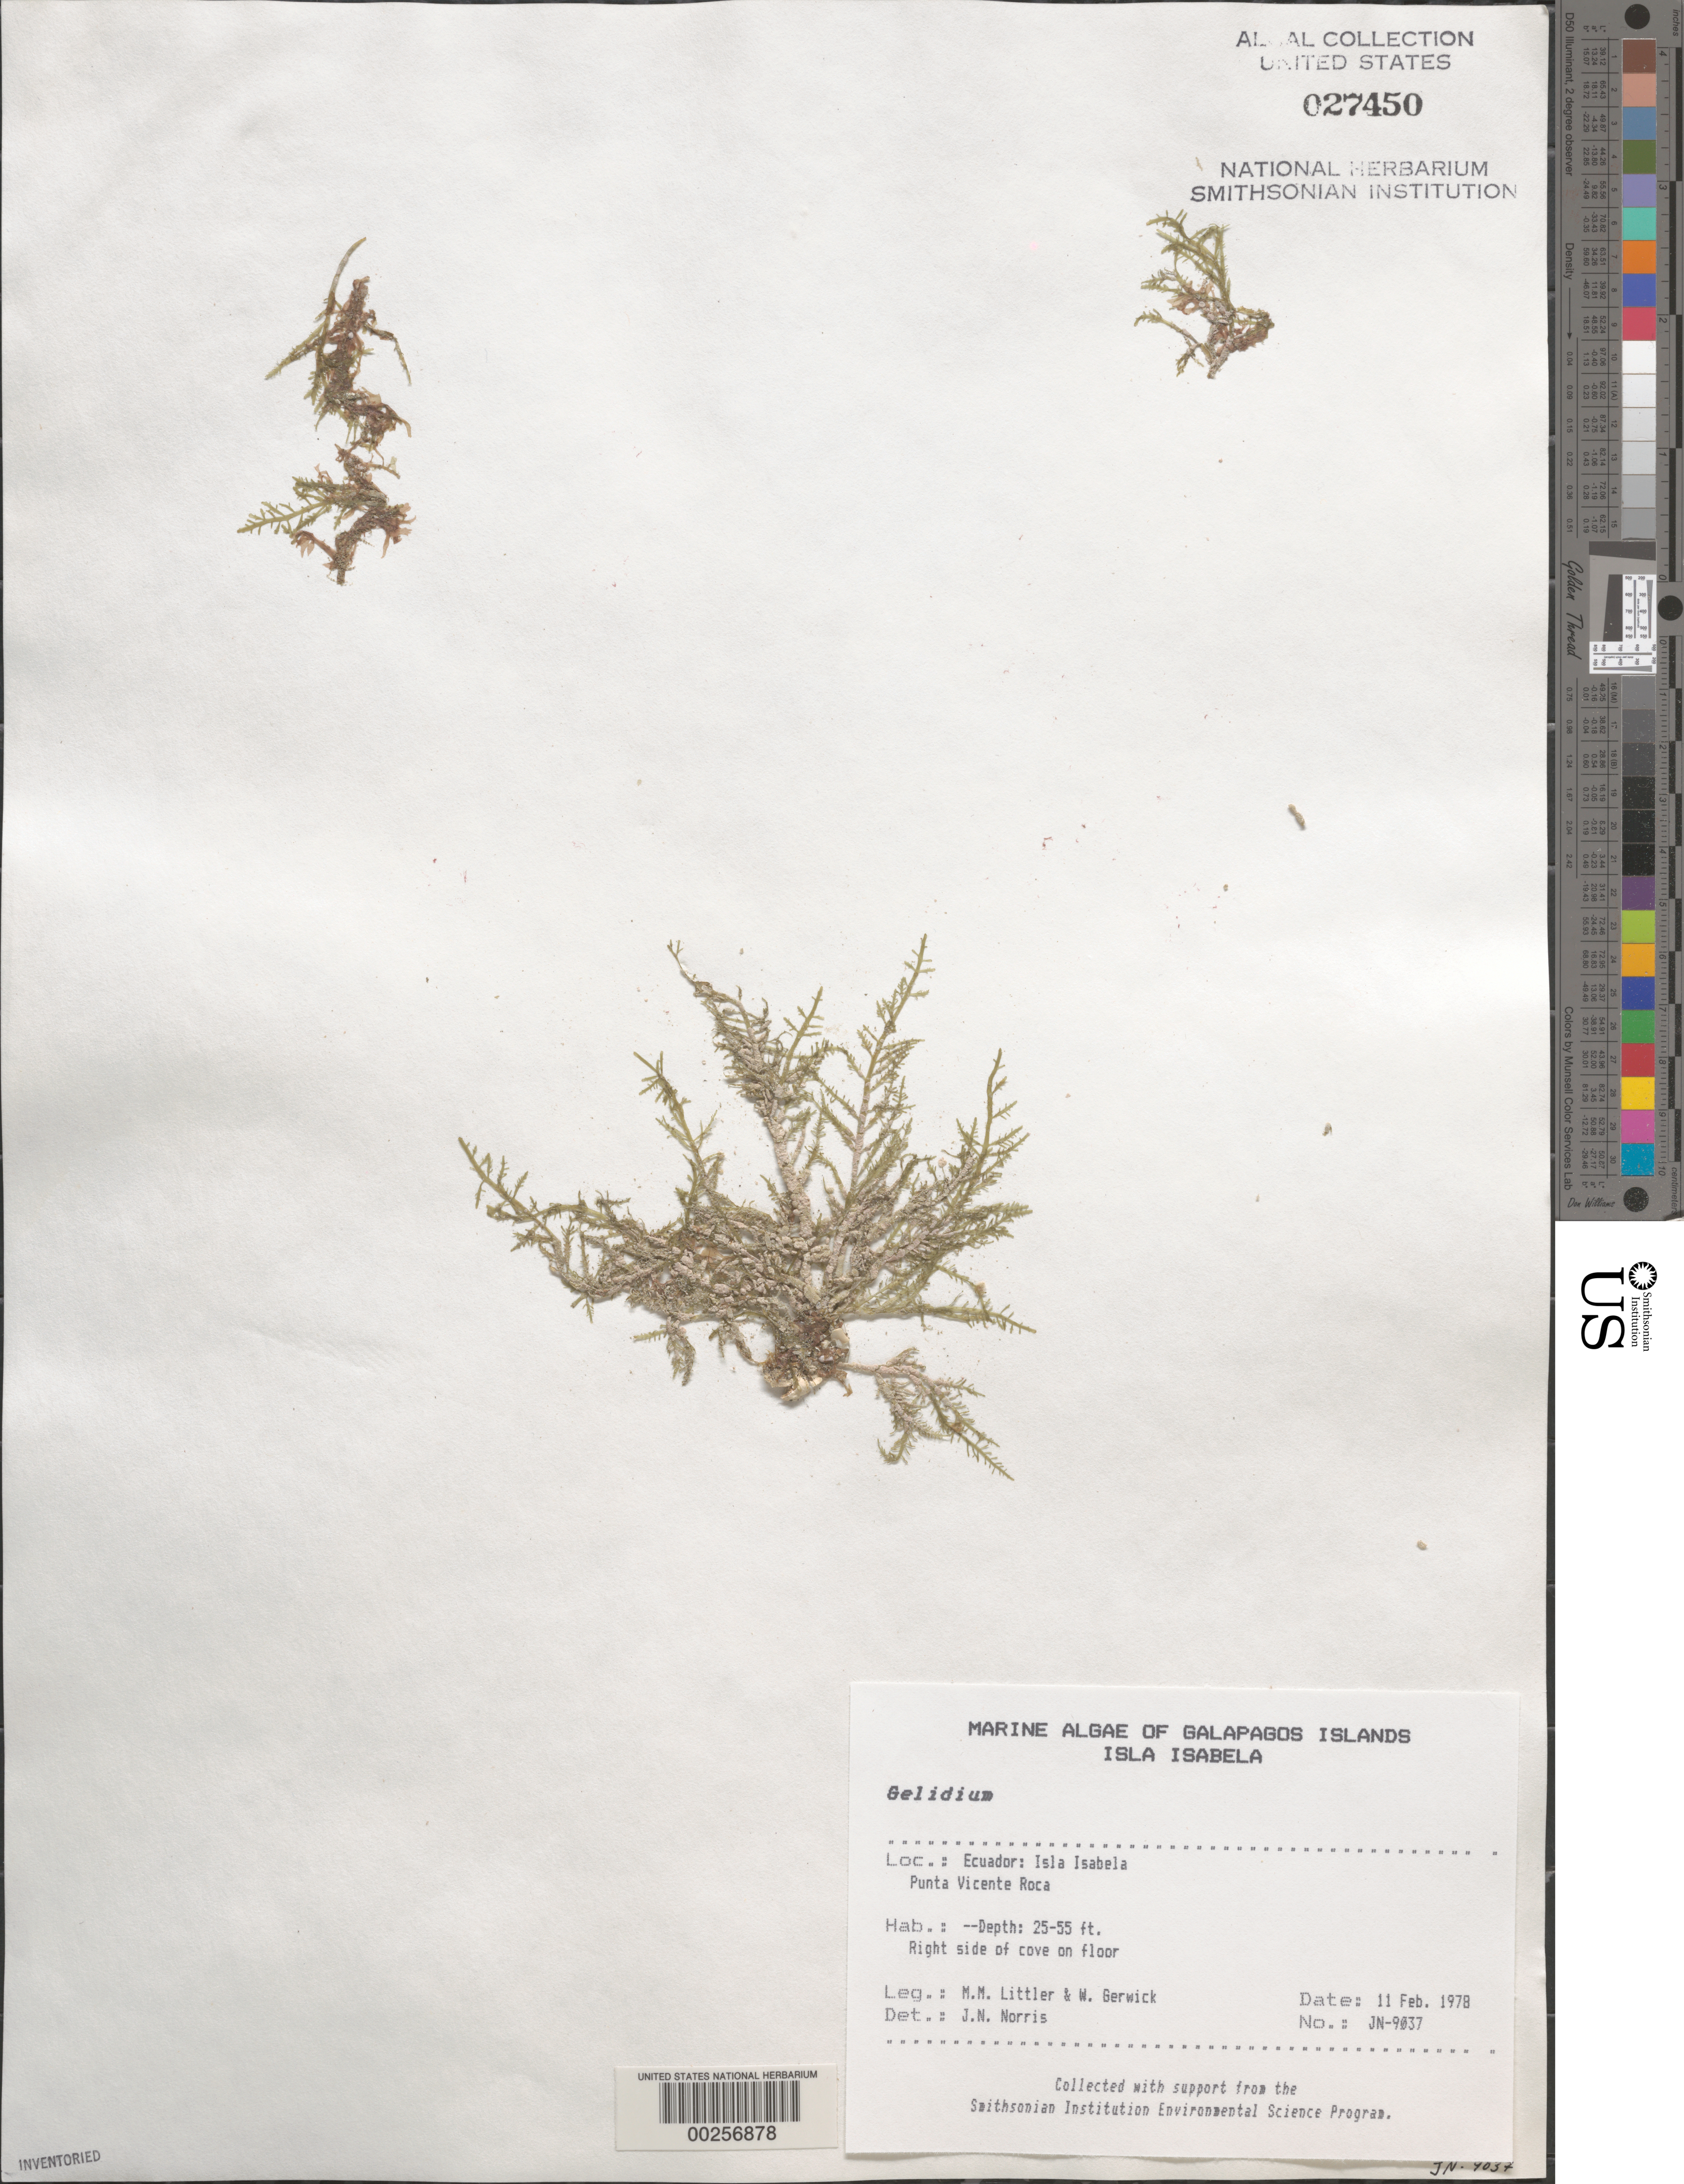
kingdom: Plantae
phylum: Rhodophyta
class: Florideophyceae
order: Gelidiales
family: Gelidiaceae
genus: Gelidium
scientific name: Gelidium sp.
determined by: Norris, James N.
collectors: M. M. Littler & W. Gerwick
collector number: Jn-9037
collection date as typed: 11 Feb 1978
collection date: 1978-02-11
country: Ecuador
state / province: Colón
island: Isabela [Albemarle]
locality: Punta Vicente Roca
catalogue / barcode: US 27450